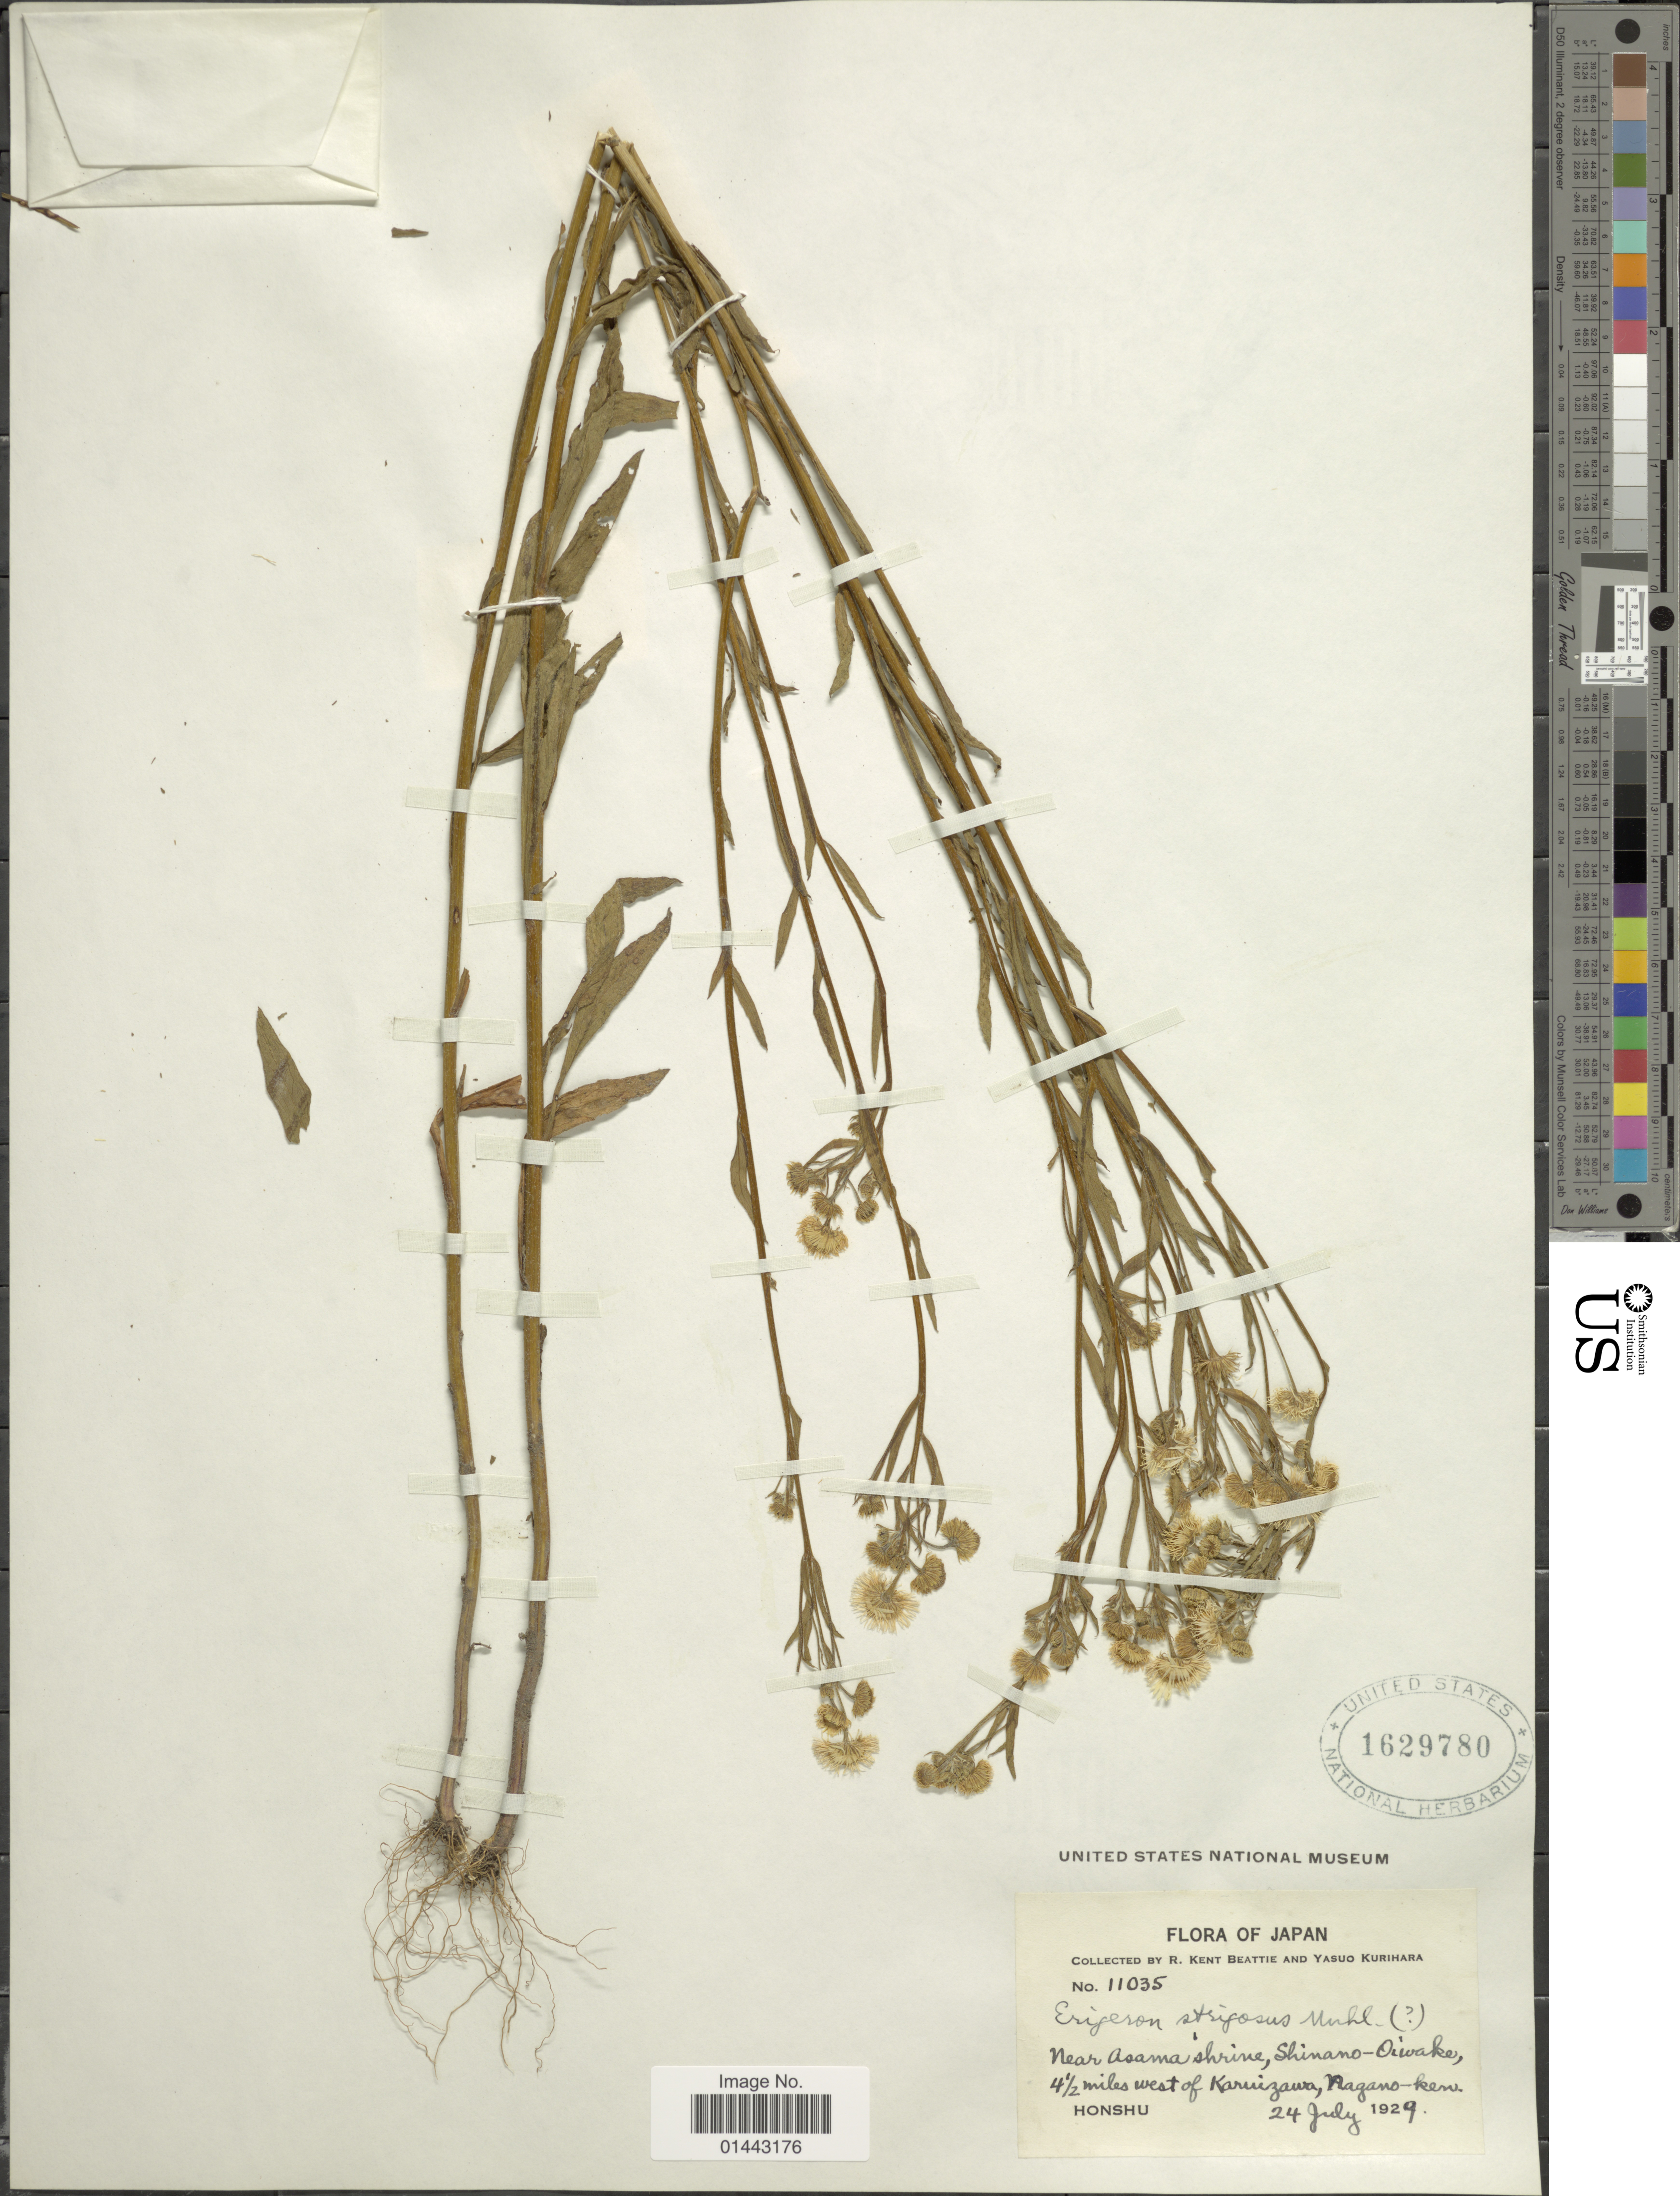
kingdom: Plantae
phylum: Tracheophyta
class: Magnoliopsida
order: Asterales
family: Asteraceae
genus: Erigeron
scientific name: Erigeron strigosus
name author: Muhl. ex Willd.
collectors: R. K. Beattie & Y. Kurihara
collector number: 11035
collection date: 1929-07-24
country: Japan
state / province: Nagano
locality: Honshu, near Asama shrine, Shinano-Oiwake, 4 1/2 miles west of Karuizawa, Nagano-ken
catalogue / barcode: US 1629780